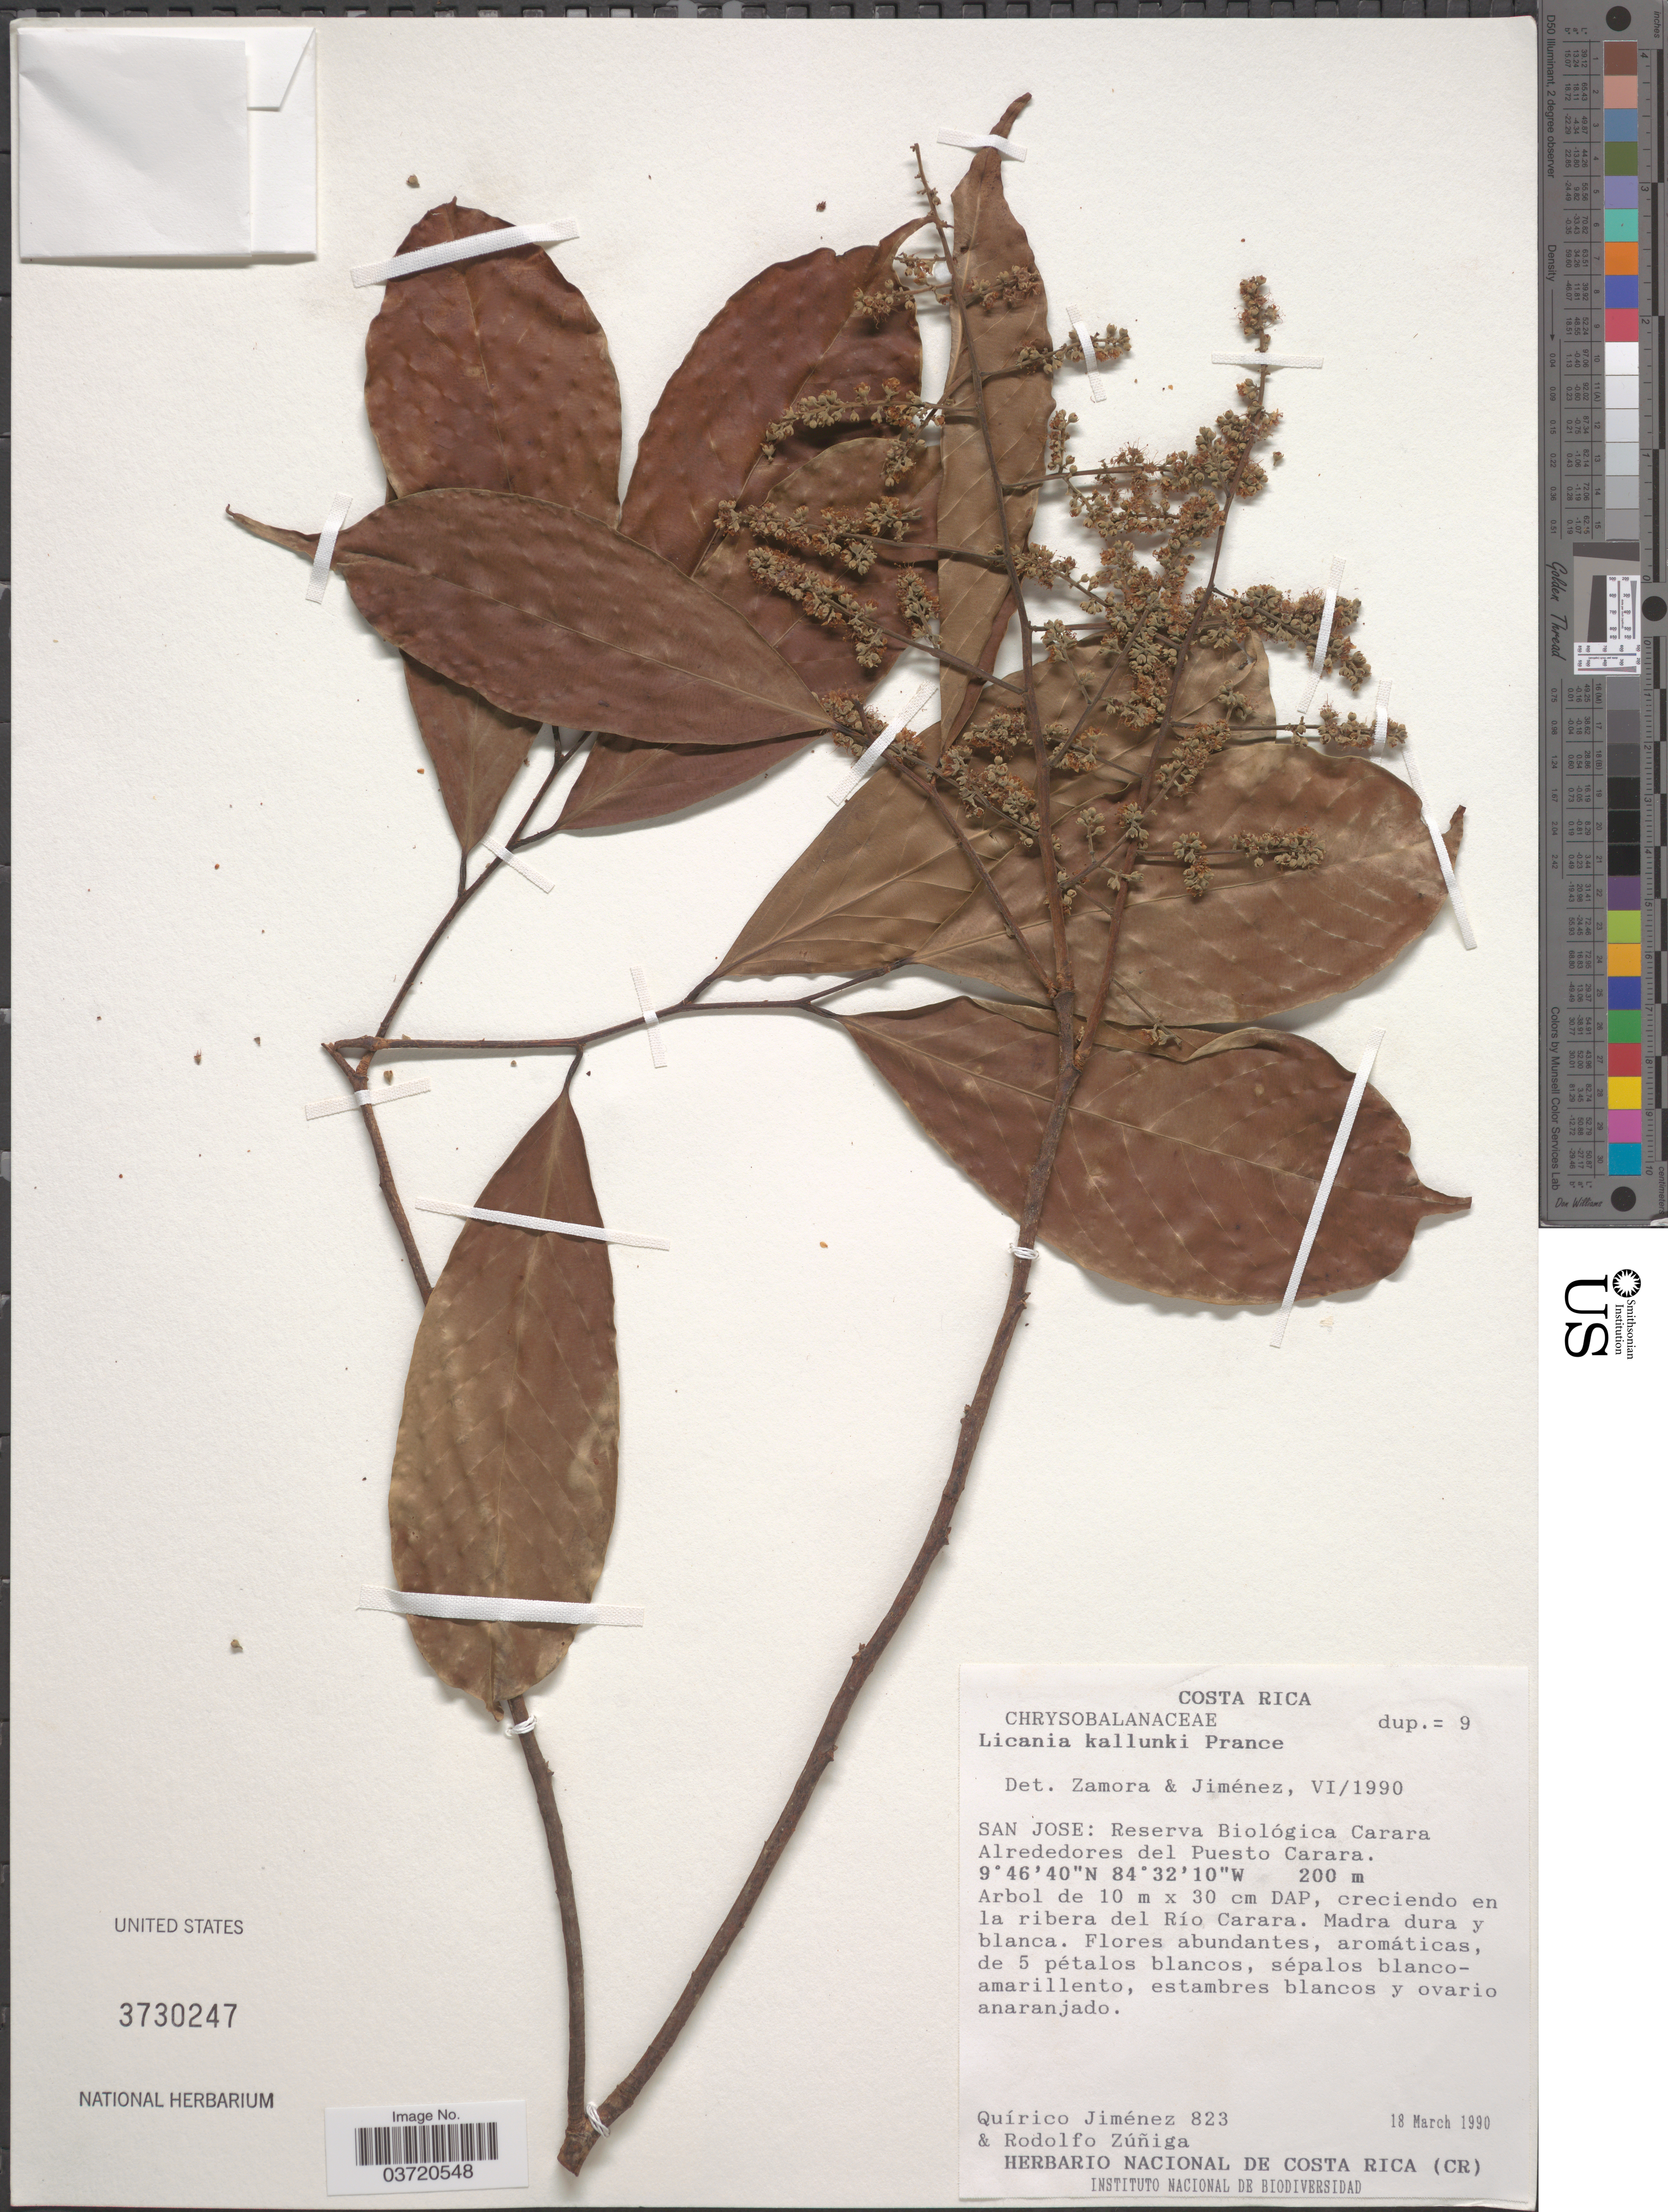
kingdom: Plantae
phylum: Tracheophyta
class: Magnoliopsida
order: Malpighiales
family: Chrysobalanaceae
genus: Moquilea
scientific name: Moquilea kallunkiae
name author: (Prance) Sothers & Prance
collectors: Q. Jiménez Madrigal & R. Zúñiga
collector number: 823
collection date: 1990-03-18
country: Costa Rica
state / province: San José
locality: Reserva Biológica Carara Alrededores del Puesto Carara. Creciendo en la ribera del Río Carara.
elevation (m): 200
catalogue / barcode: US 3730247